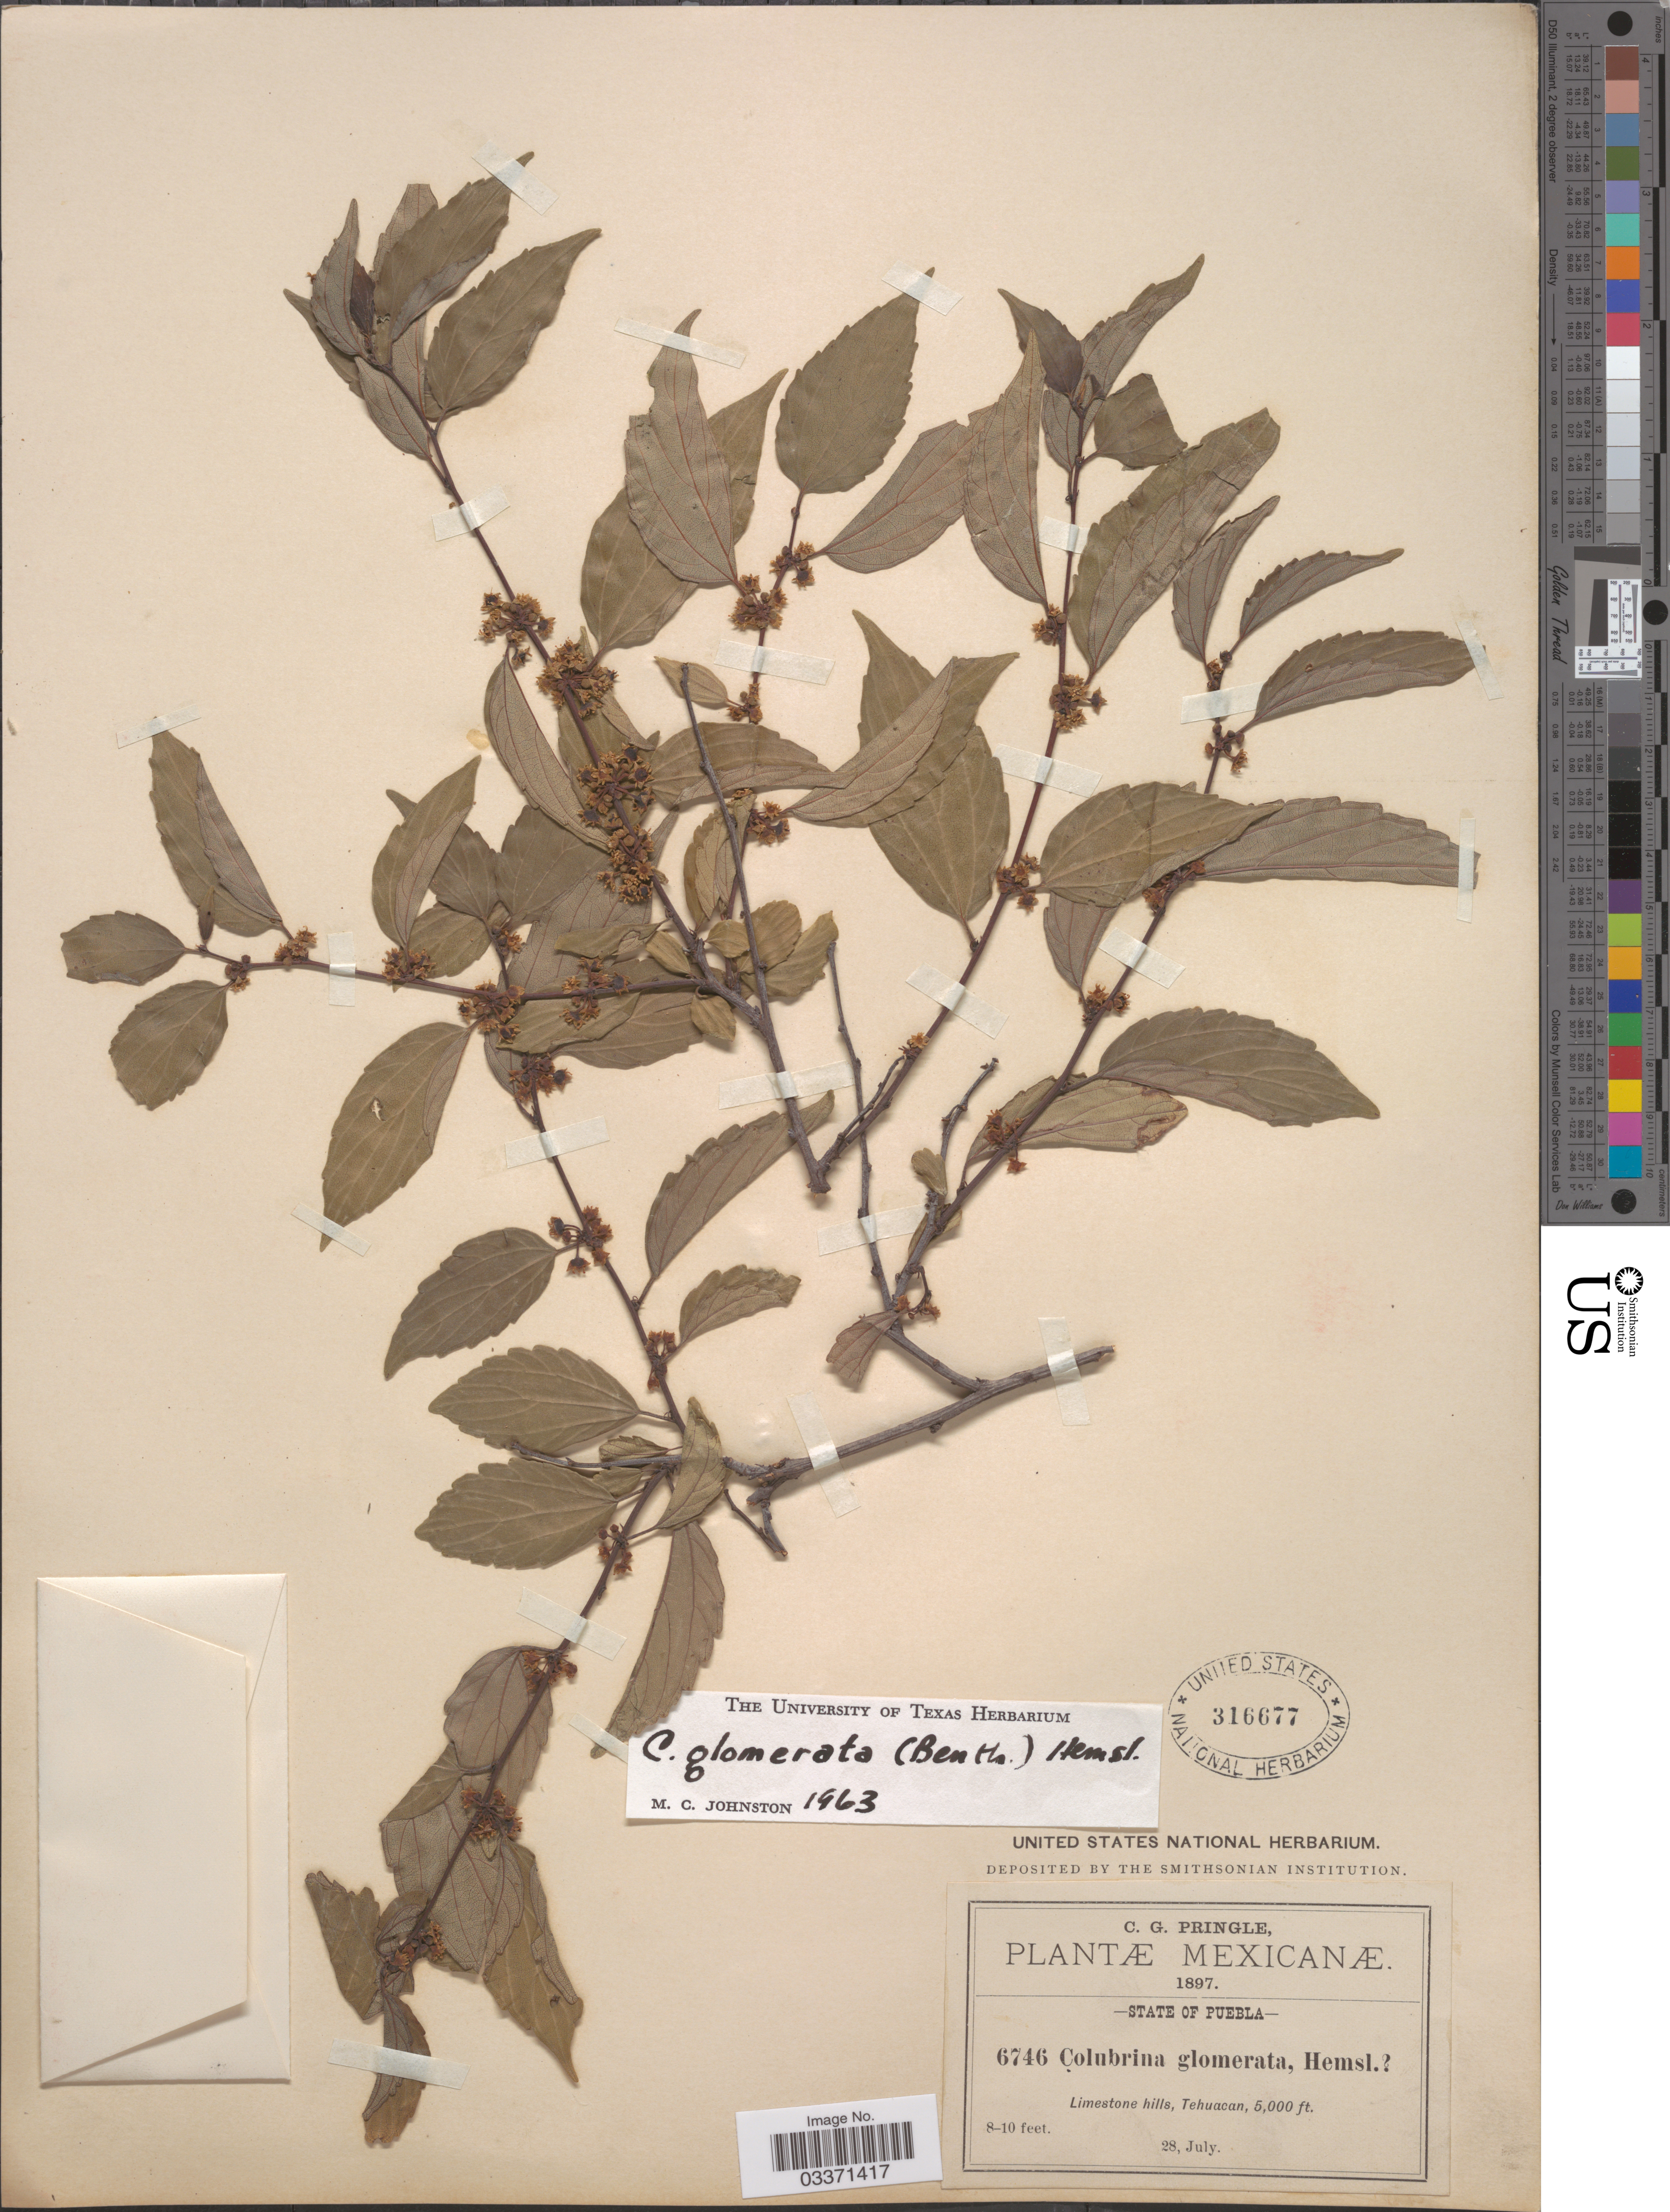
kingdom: Plantae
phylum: Tracheophyta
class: Magnoliopsida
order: Rosales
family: Rhamnaceae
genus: Colubrina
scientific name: Colubrina triflora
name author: Brongn. ex Sweet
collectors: C. G. Pringle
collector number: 6746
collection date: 1897-07-28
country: Mexico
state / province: Puebla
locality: Limestone hills, Tehuacan.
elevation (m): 1524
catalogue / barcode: US 316677